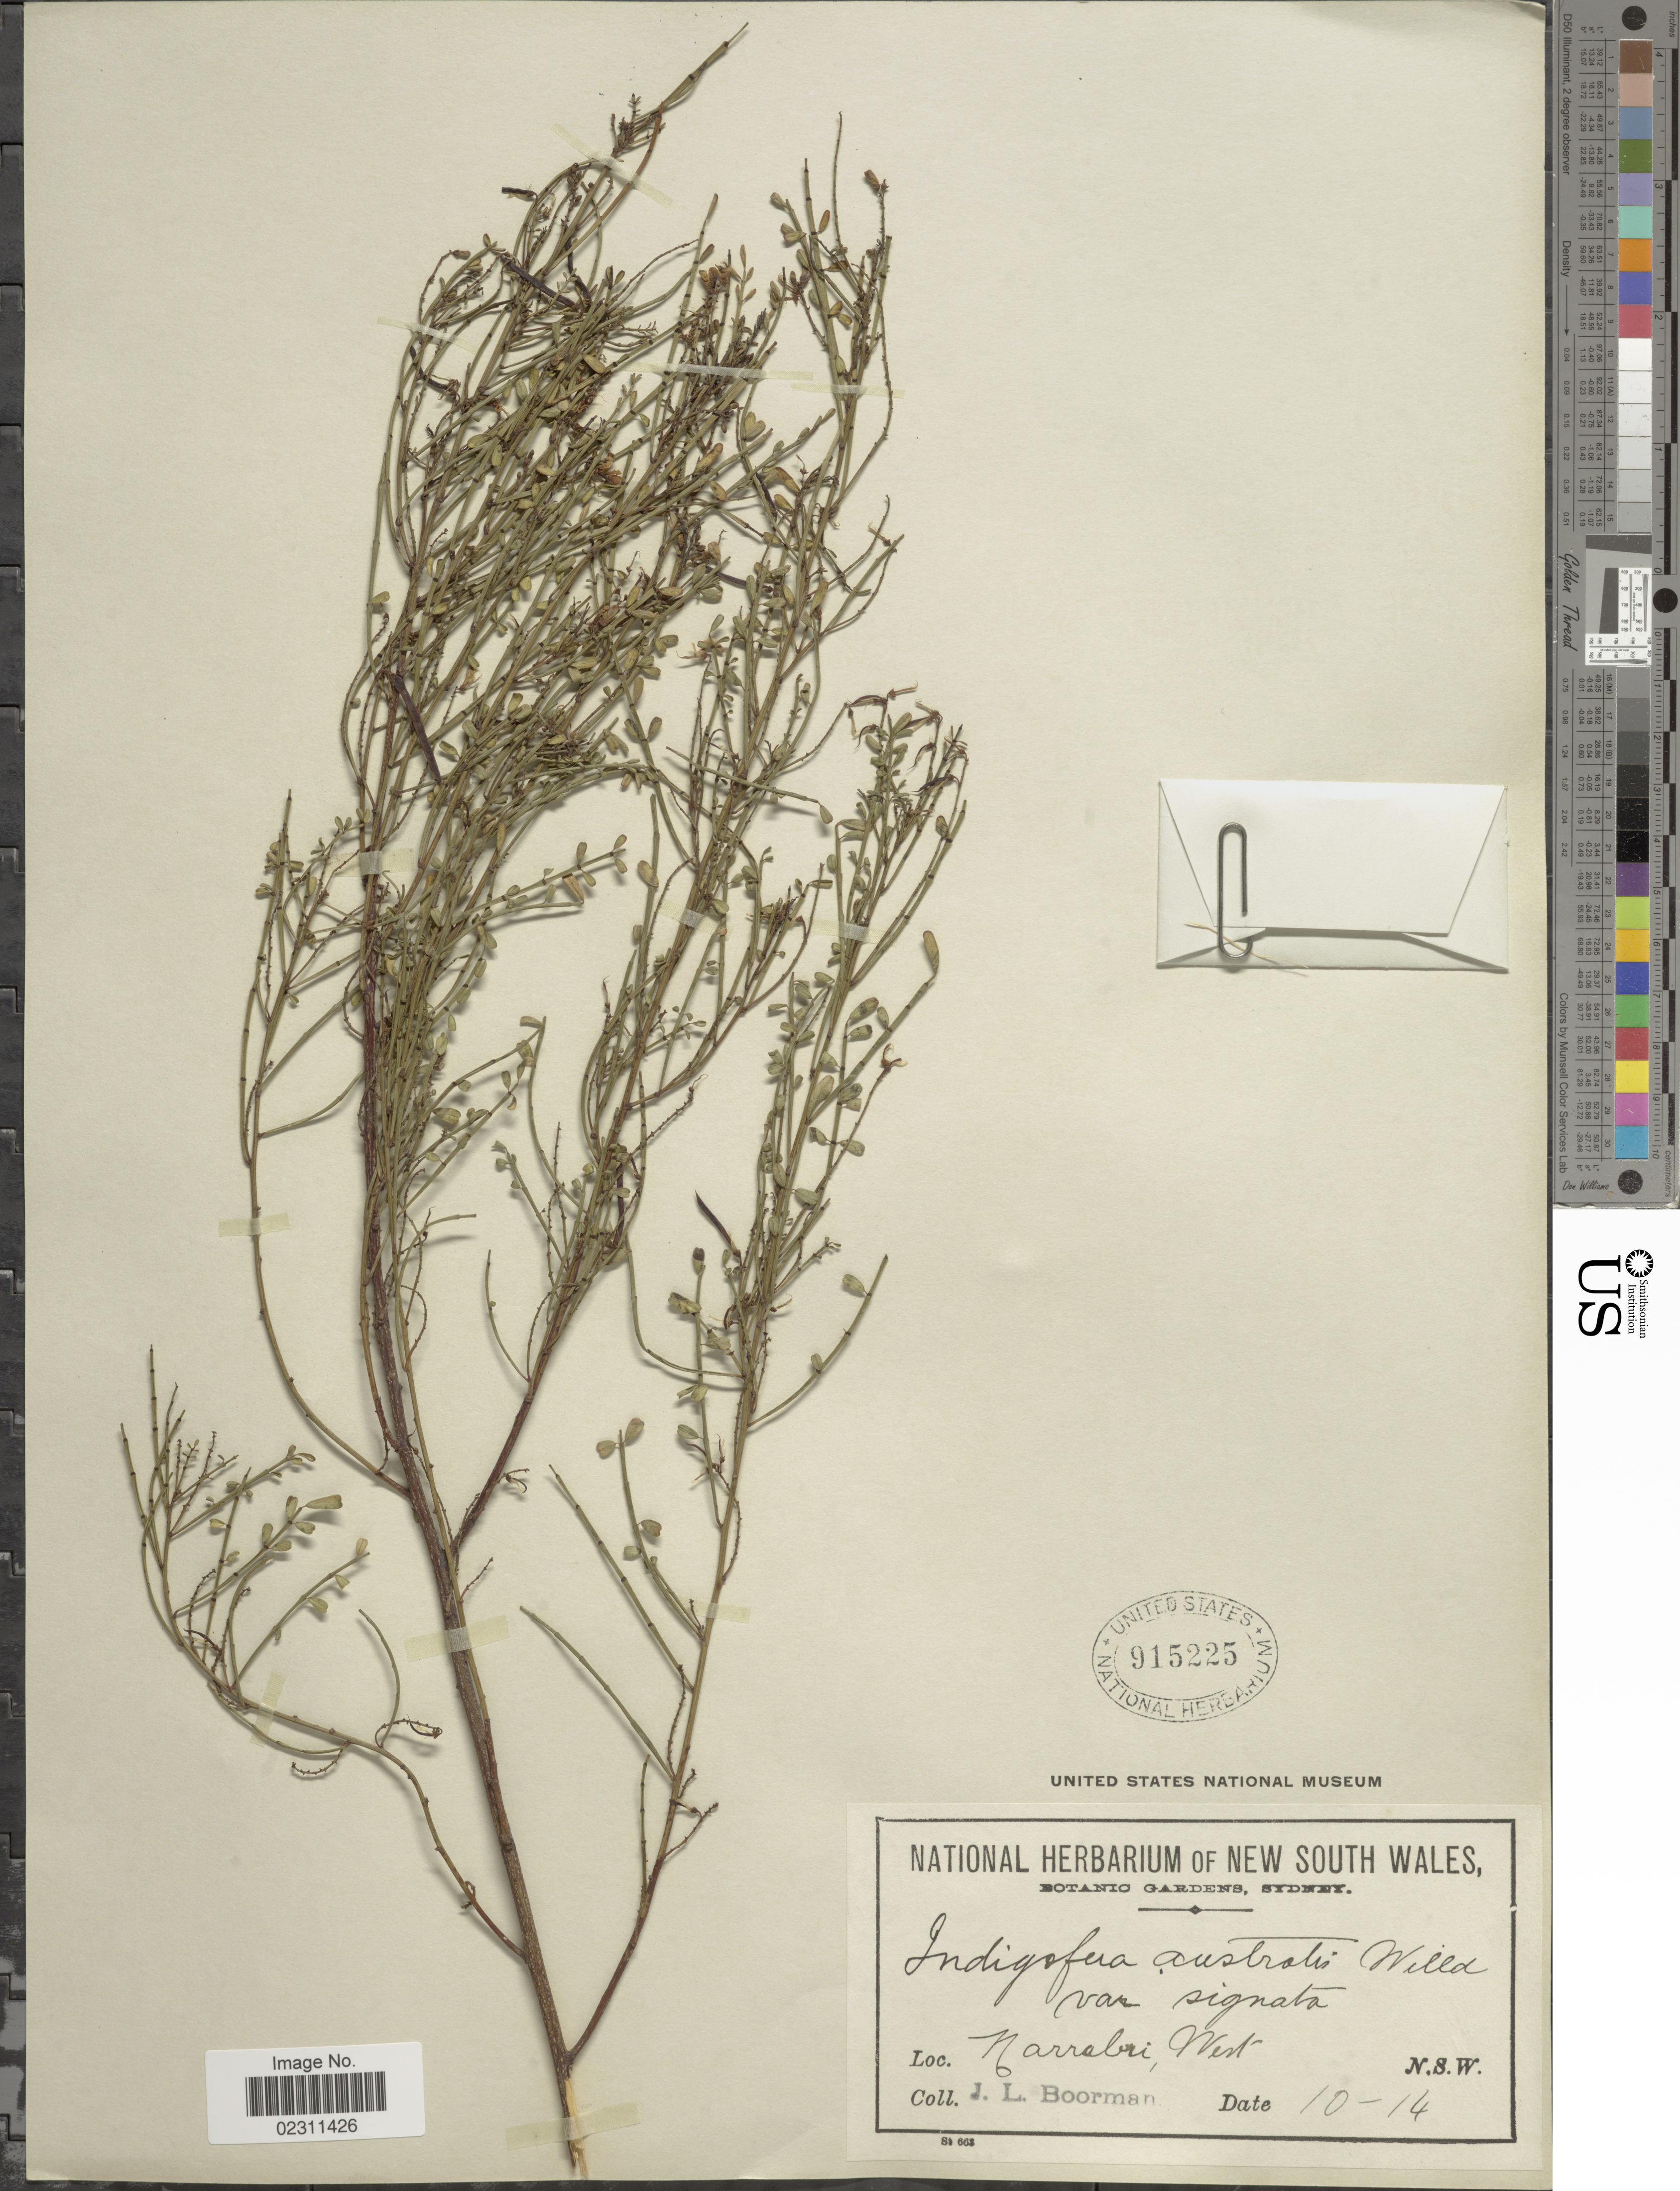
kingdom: Plantae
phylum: Tracheophyta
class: Magnoliopsida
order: Fabales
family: Fabaceae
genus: Indigofera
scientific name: Indigofera australis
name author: Willd.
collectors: J. Boorman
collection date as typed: Transcribed d/m/y: /10/14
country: Australia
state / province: New South Wales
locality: Narrabri, West N.S.W.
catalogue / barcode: US 915225